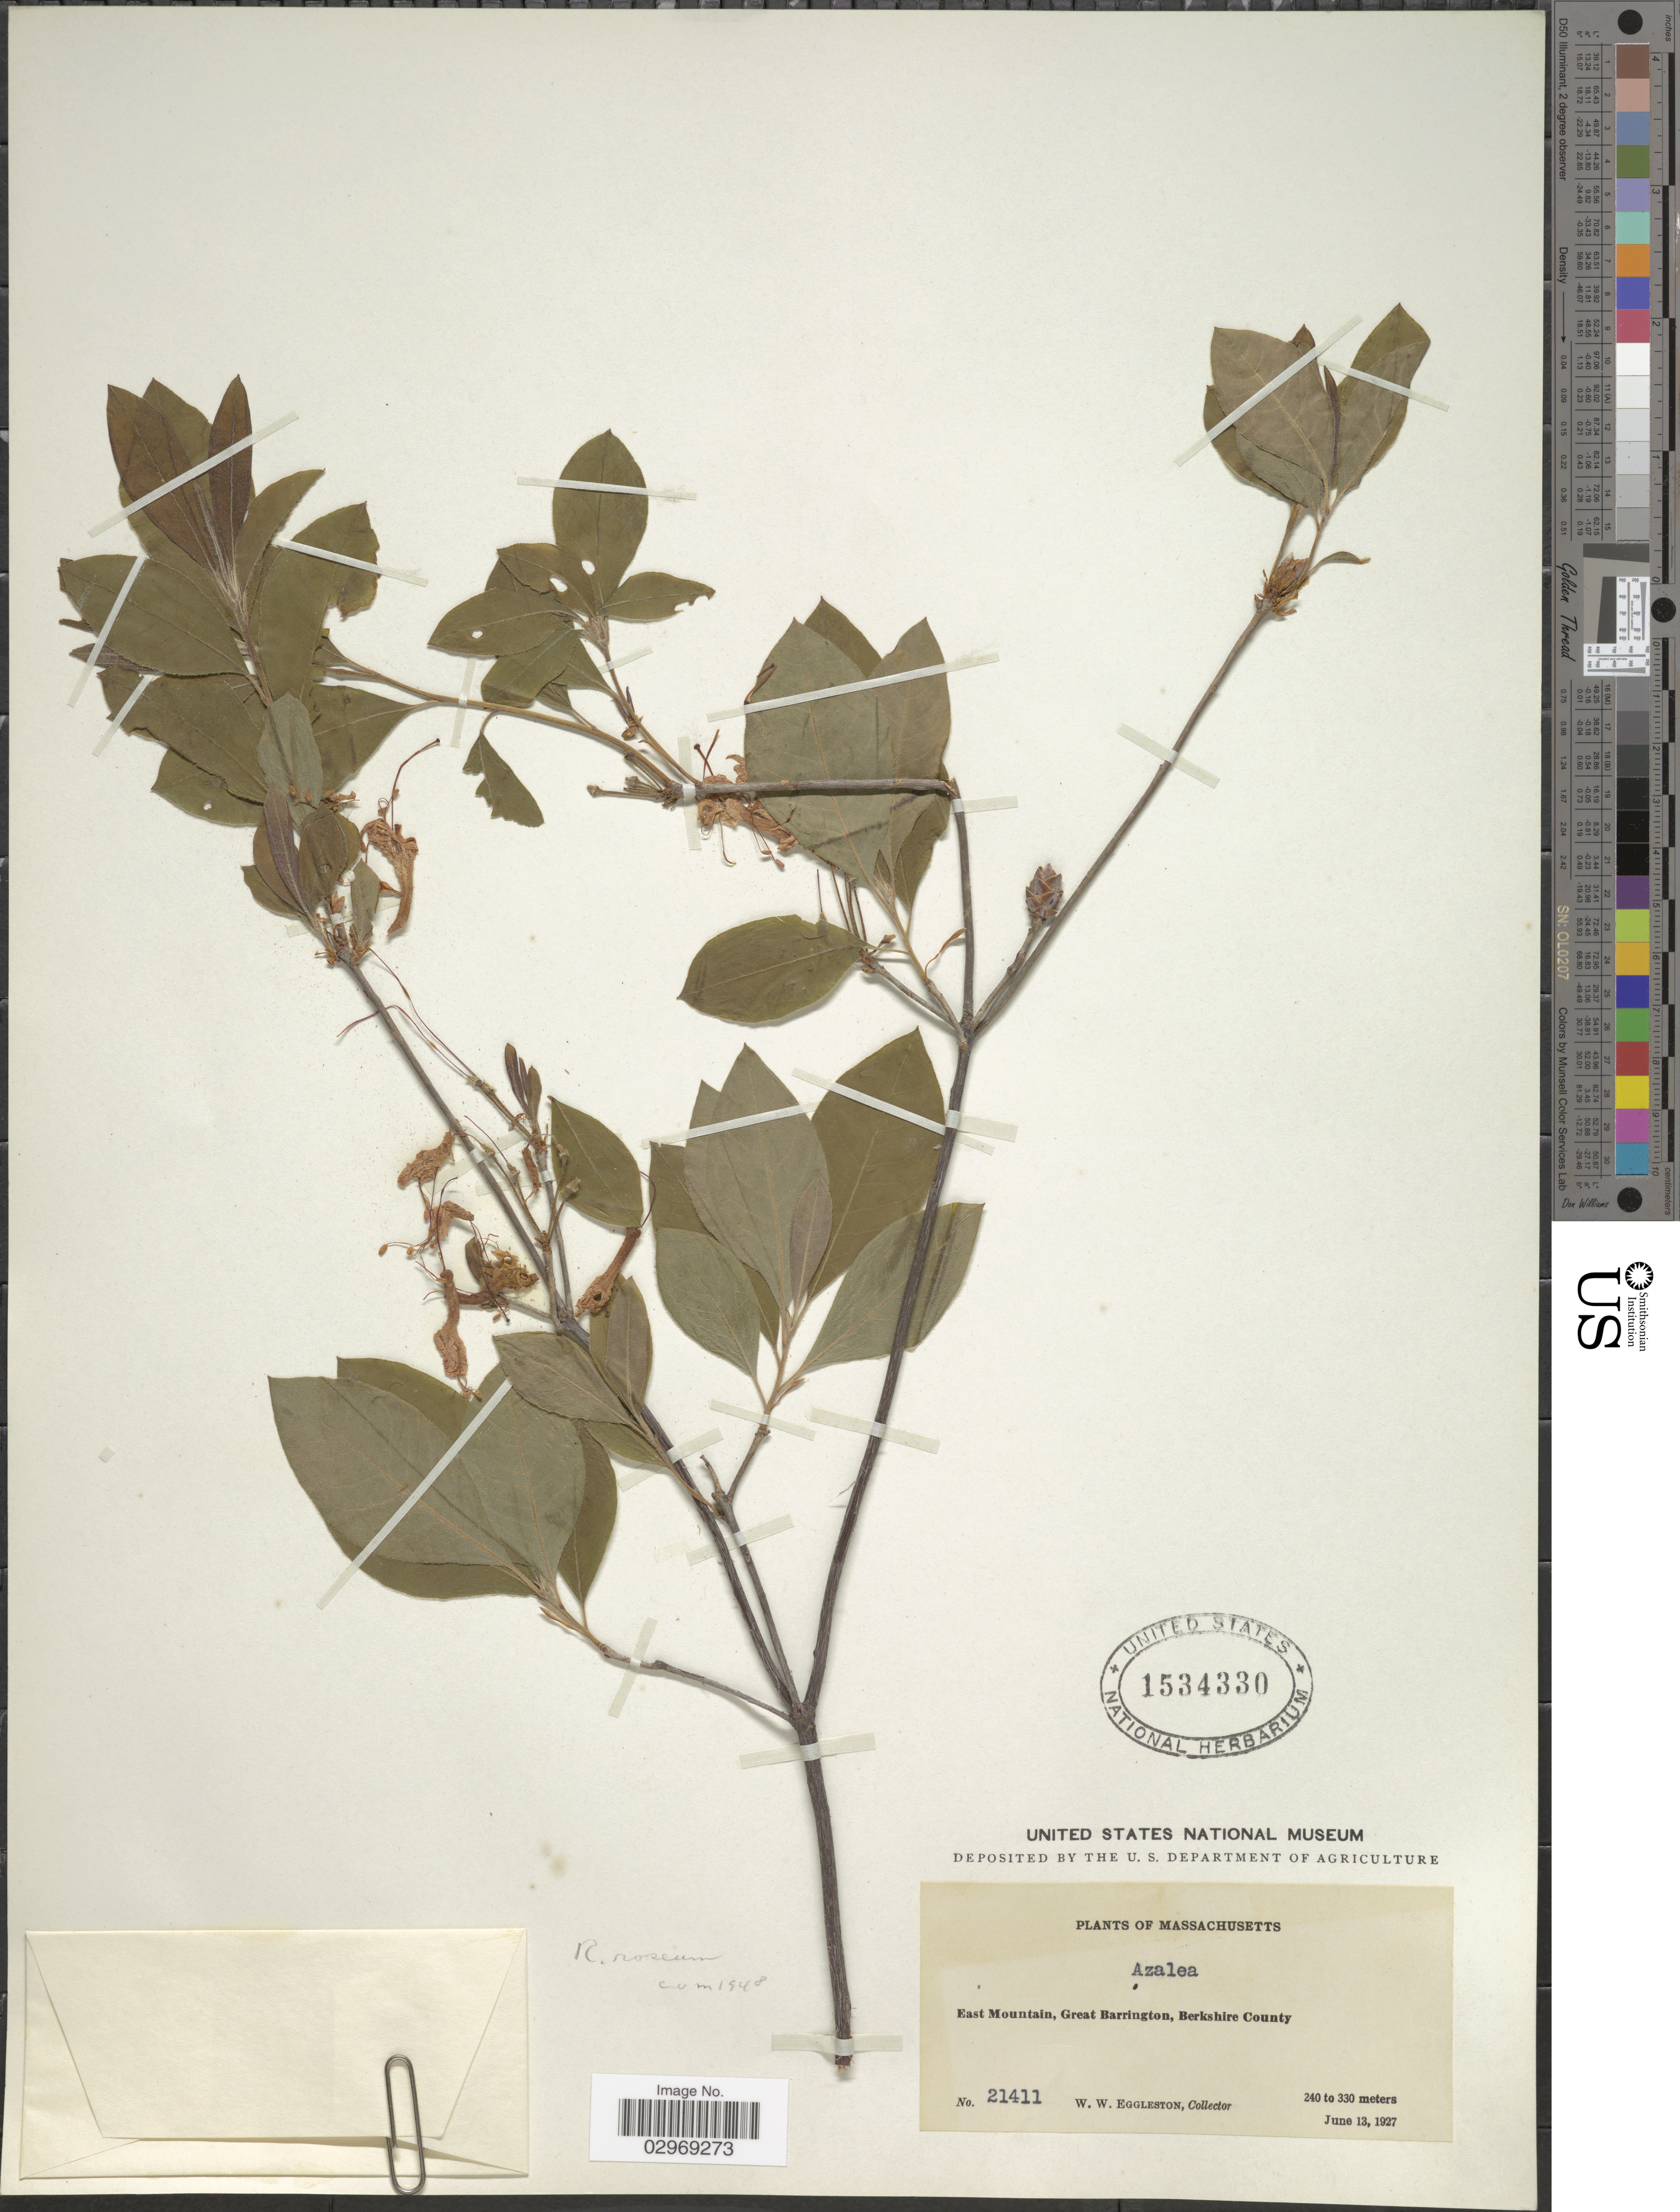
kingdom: Plantae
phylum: Tracheophyta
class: Magnoliopsida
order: Ericales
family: Ericaceae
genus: Rhododendron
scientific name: Rhododendron roseum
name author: (Loisel.) Rehder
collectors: W. W. Eggleston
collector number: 21411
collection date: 1927-06-13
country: United States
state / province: Massachusetts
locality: East Mountain, Great Barrington, Berkshire County.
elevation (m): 240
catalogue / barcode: US 1534330